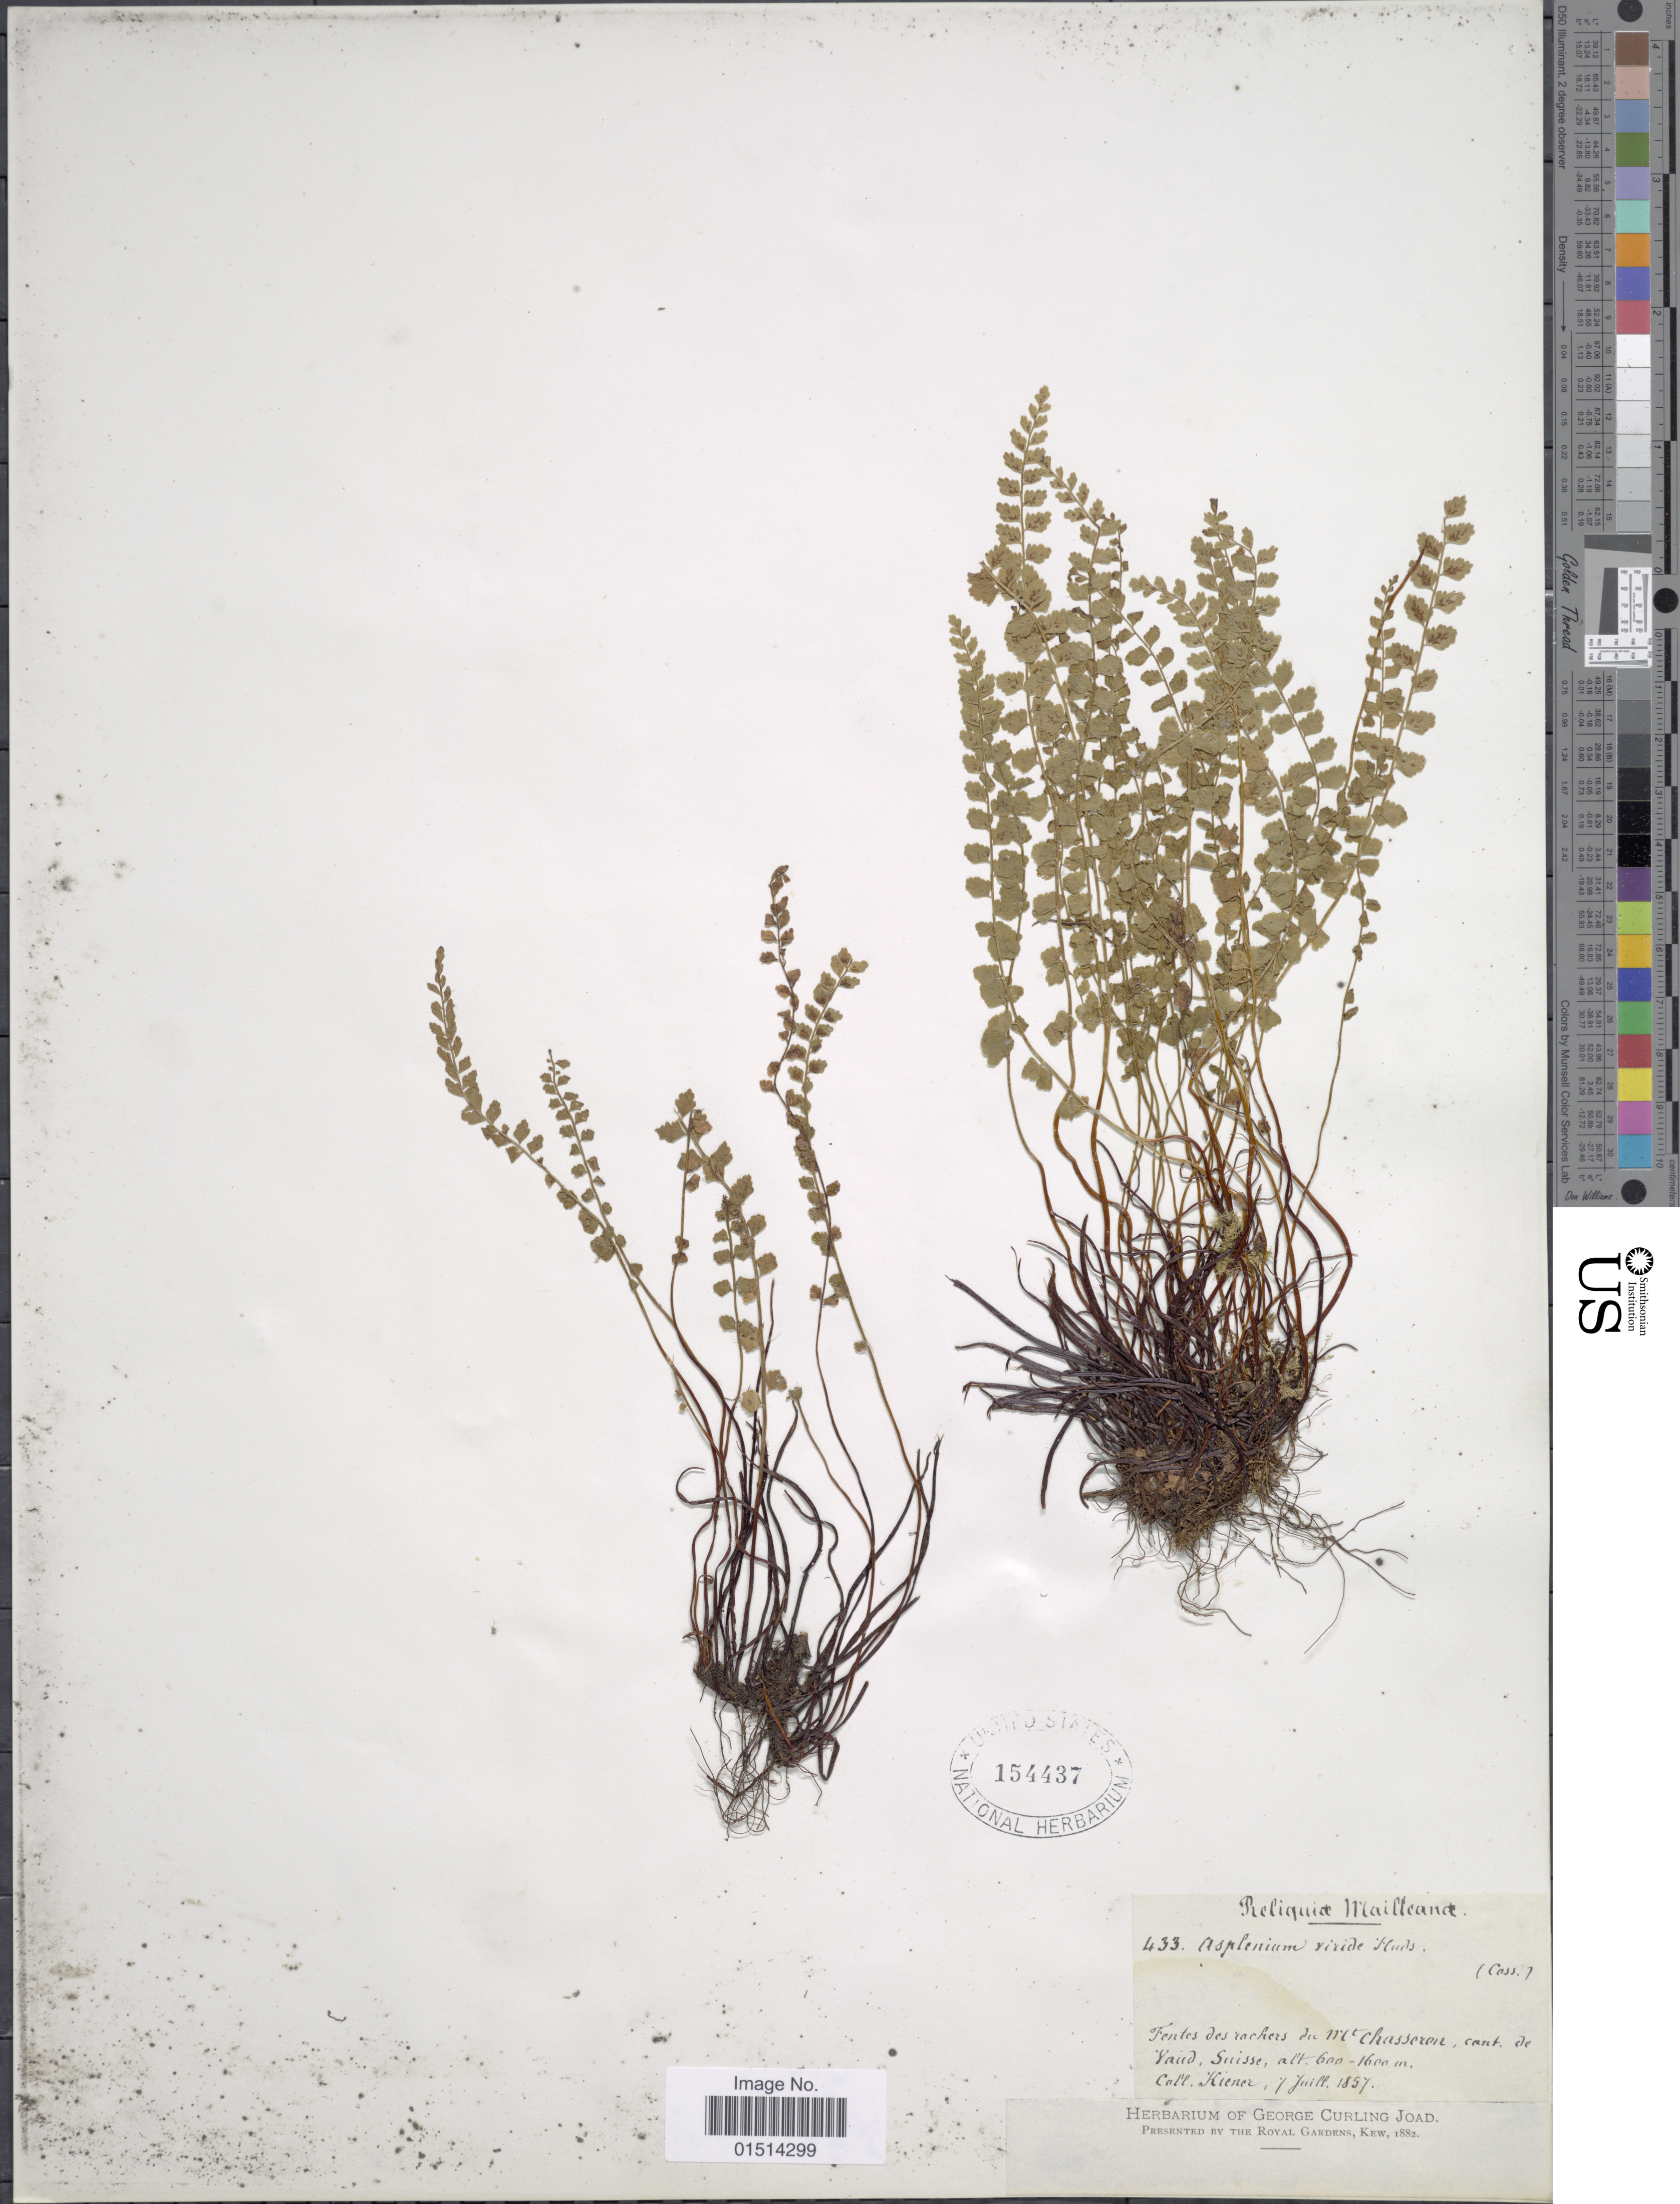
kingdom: Plantae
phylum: Tracheophyta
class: Polypodiopsida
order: Polypodiales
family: Aspleniaceae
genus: Asplenium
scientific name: Asplenium viride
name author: Huds.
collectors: -. Kiener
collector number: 433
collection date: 1857-07-07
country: Switzerland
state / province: Vaud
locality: Fentes des rachers de Mt Chasseron, cent. de Vaud, Suisse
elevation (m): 600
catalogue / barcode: US 154437